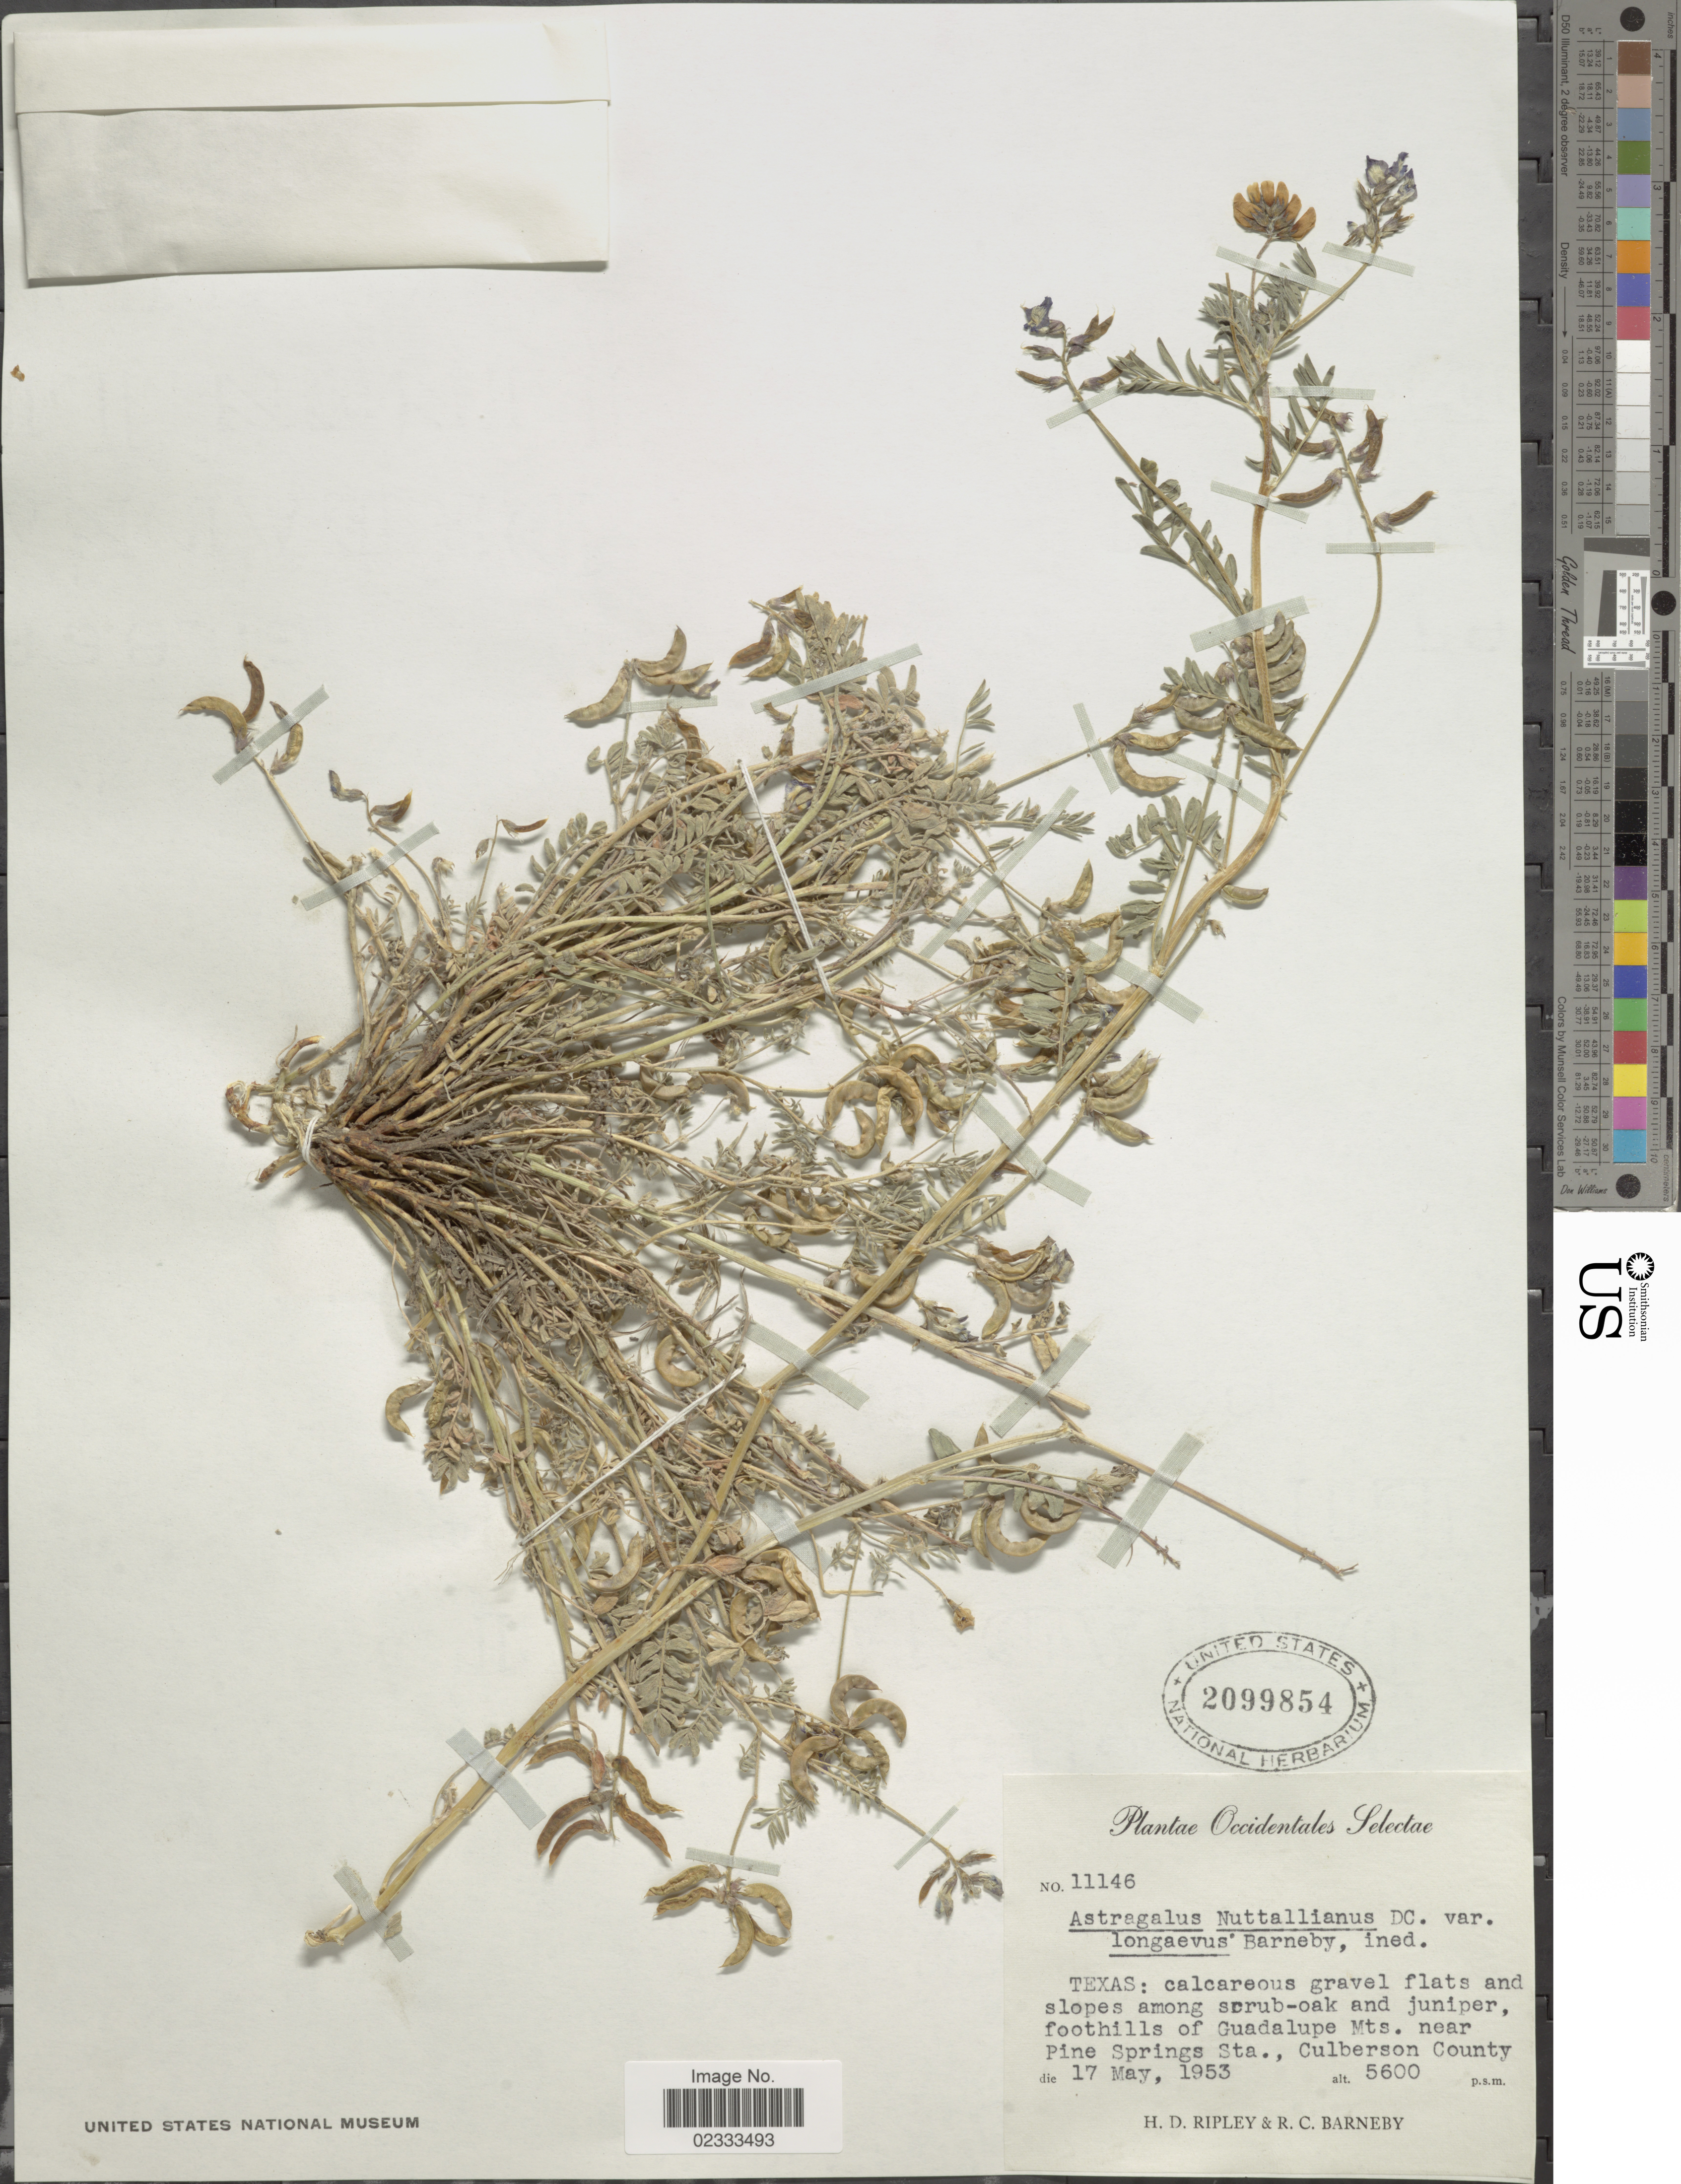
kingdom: Plantae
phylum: Tracheophyta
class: Magnoliopsida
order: Fabales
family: Fabaceae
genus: Astragalus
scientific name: Astragalus austrinus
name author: (Small) O.E. Schulz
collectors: H. Ripley & R. C. Barneby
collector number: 11146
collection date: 1953-05-17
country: United States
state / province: Texas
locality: Foothills of Guadalupe Mts. near Pine Spring Sta., Culberson County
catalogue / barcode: US 2099854